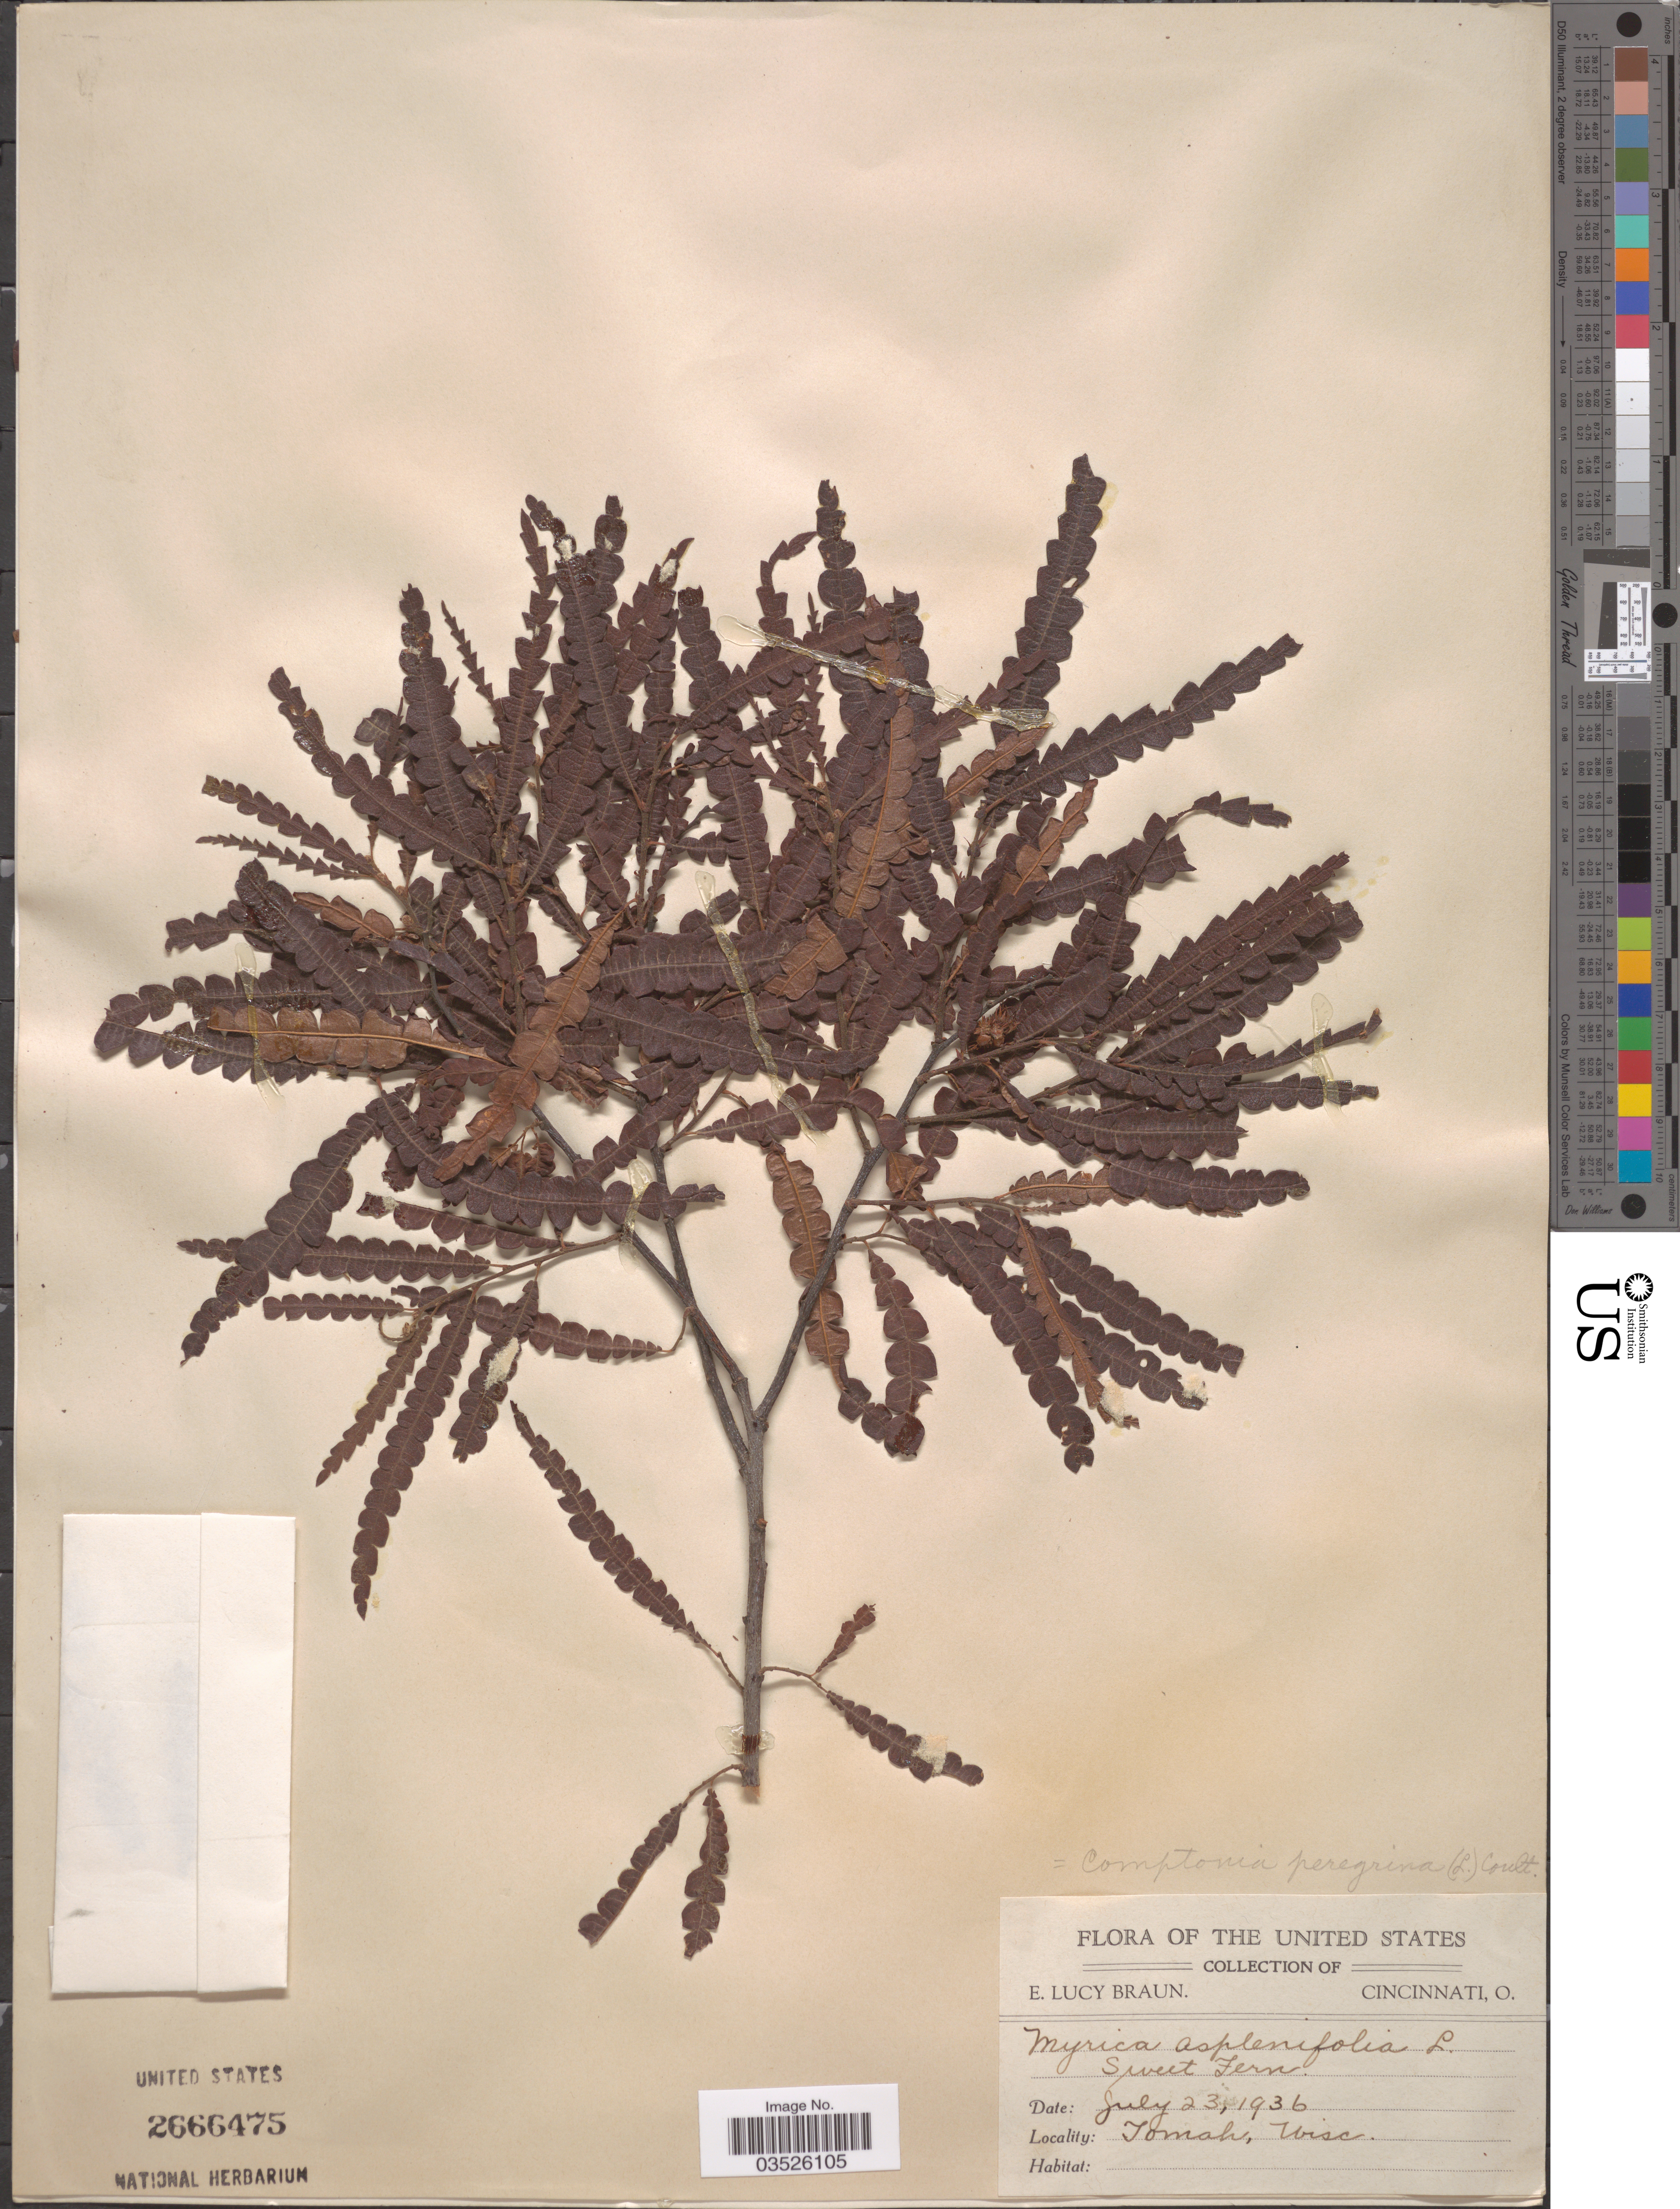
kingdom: Plantae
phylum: Tracheophyta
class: Magnoliopsida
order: Fagales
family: Myricaceae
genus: Comptonia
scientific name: Comptonia peregrina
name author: (L.) J.M. Coult.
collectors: E. L. Braun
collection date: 1936-07-23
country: United States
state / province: Wisconsin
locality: Tomah.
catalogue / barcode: US 2666475